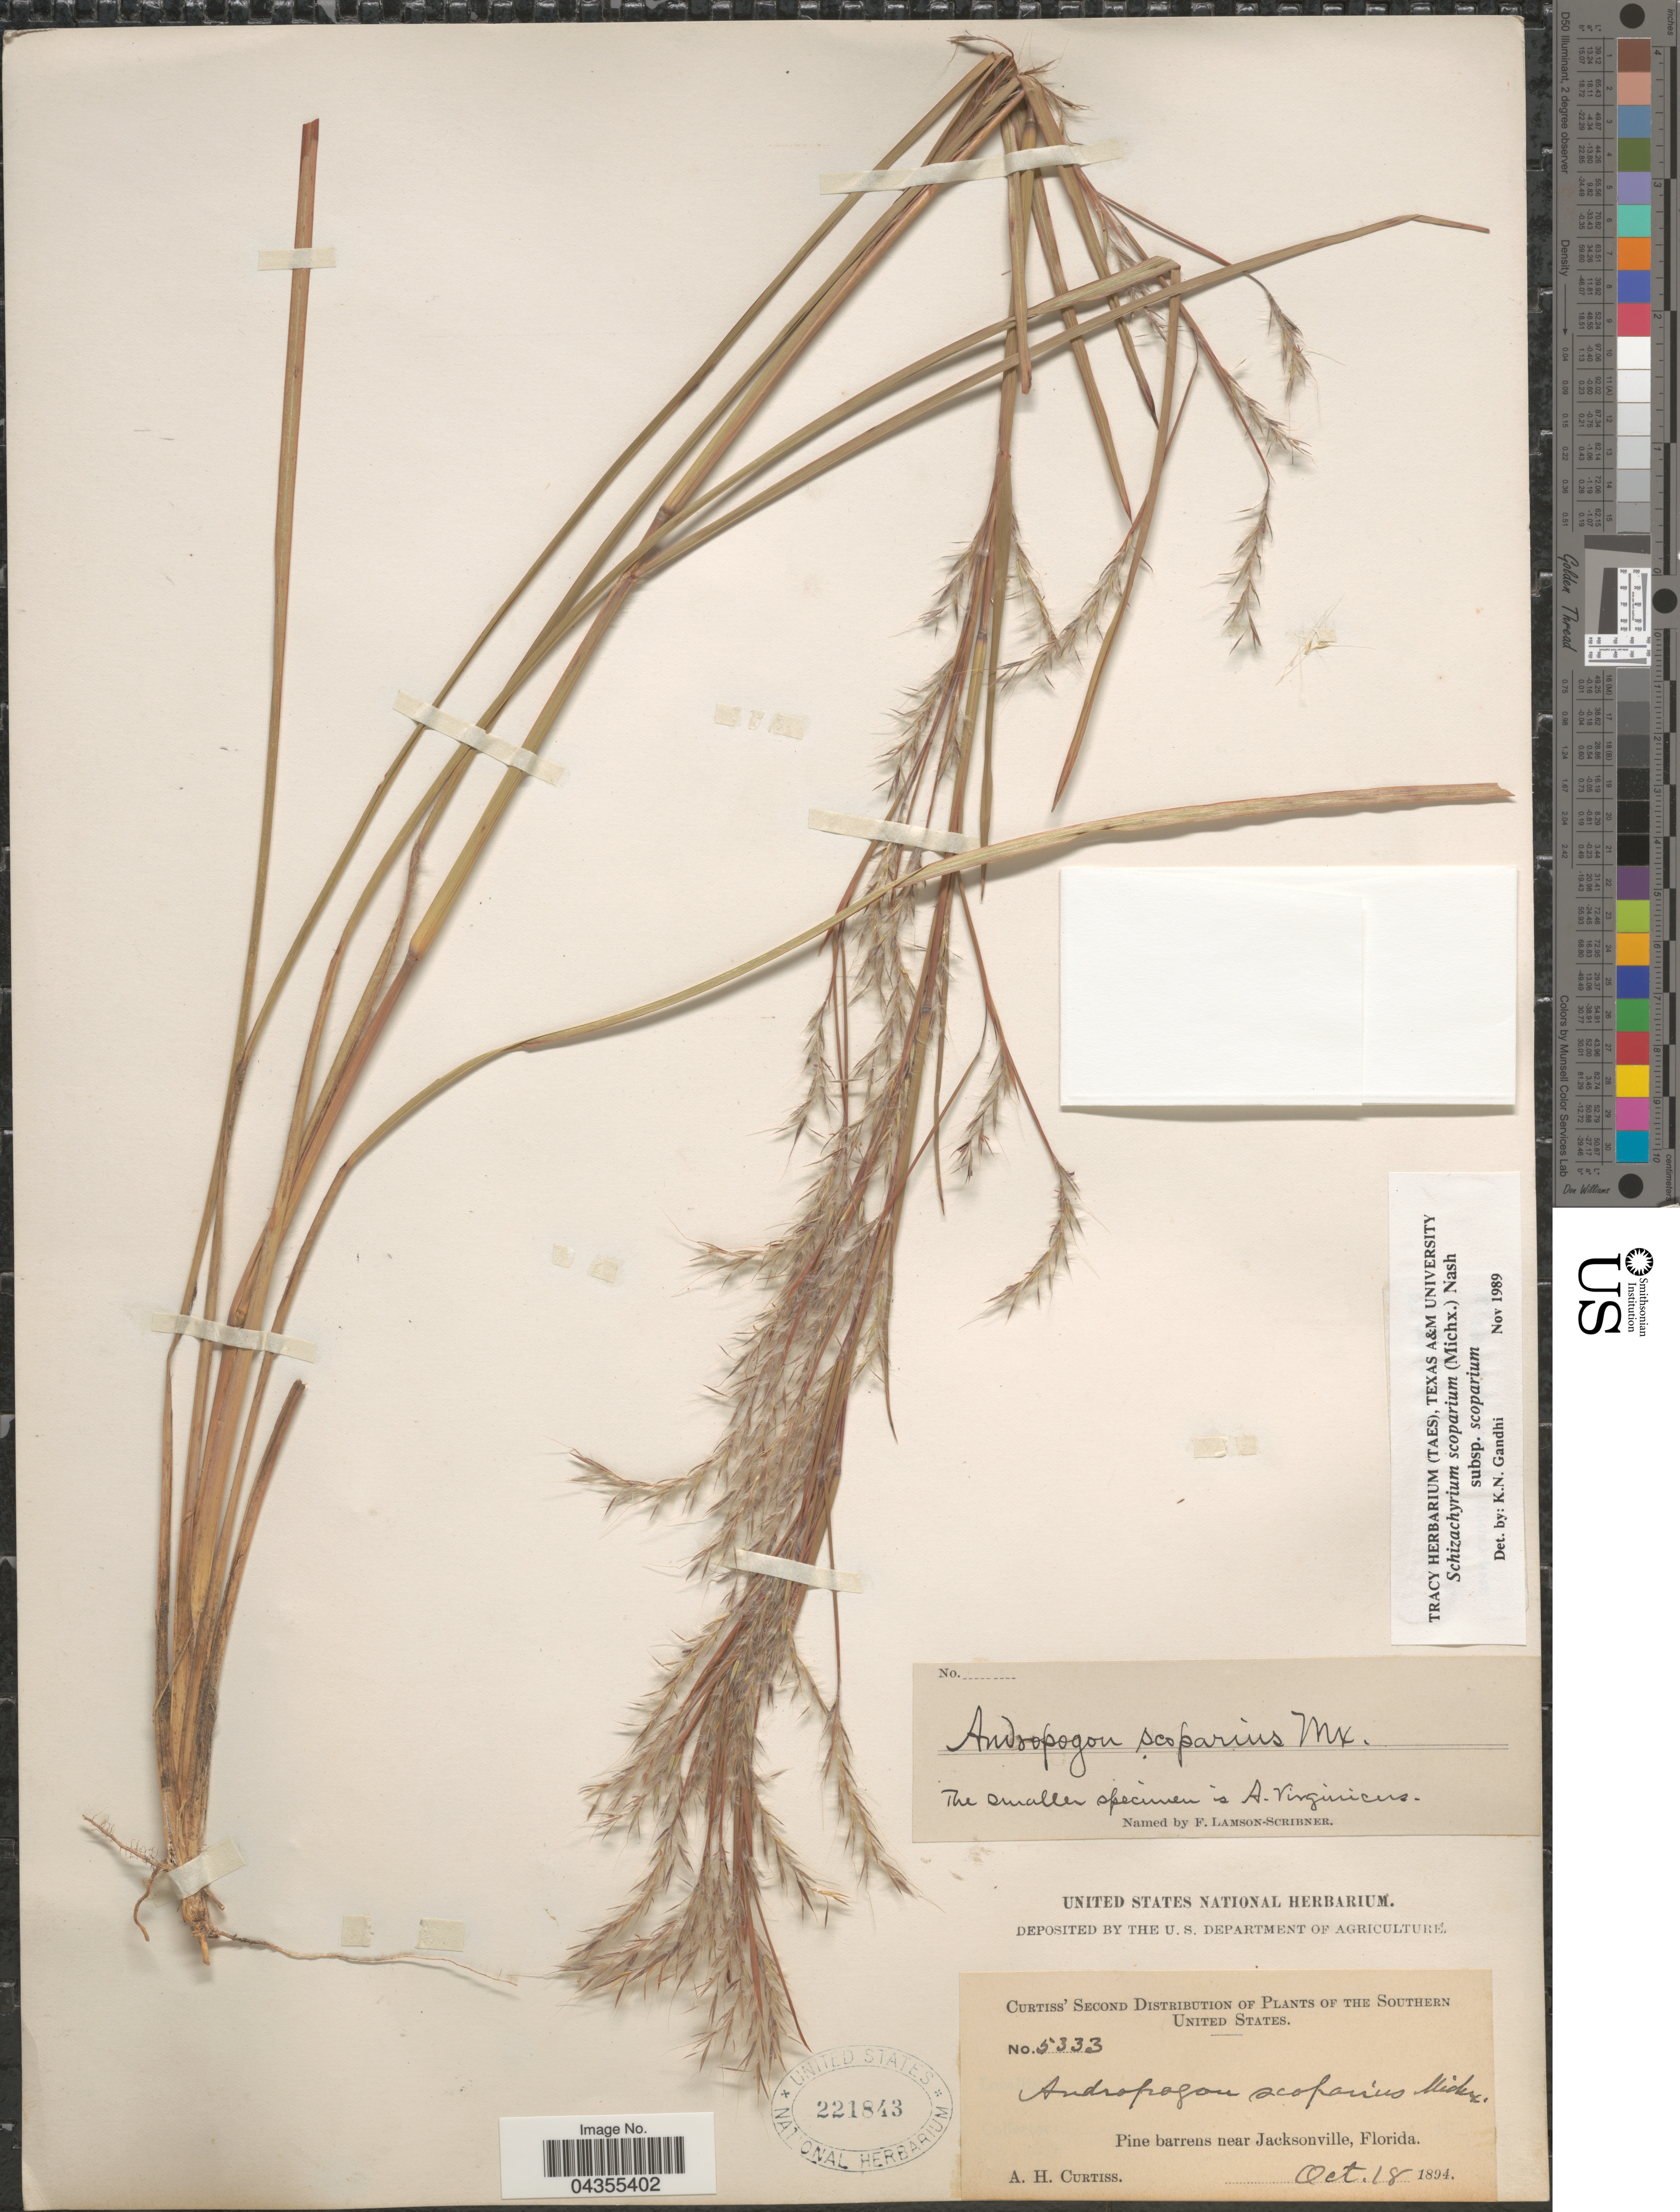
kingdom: Plantae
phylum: Tracheophyta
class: Liliopsida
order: Poales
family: Poaceae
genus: Schizachyrium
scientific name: Schizachyrium scoparium var. scoparium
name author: (Michx.) Nash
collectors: A. H. Curtiss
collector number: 5333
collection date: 1894-10-18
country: United States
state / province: Florida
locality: The Southern United States. Pine barrens near Jacksonville.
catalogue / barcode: US 221843